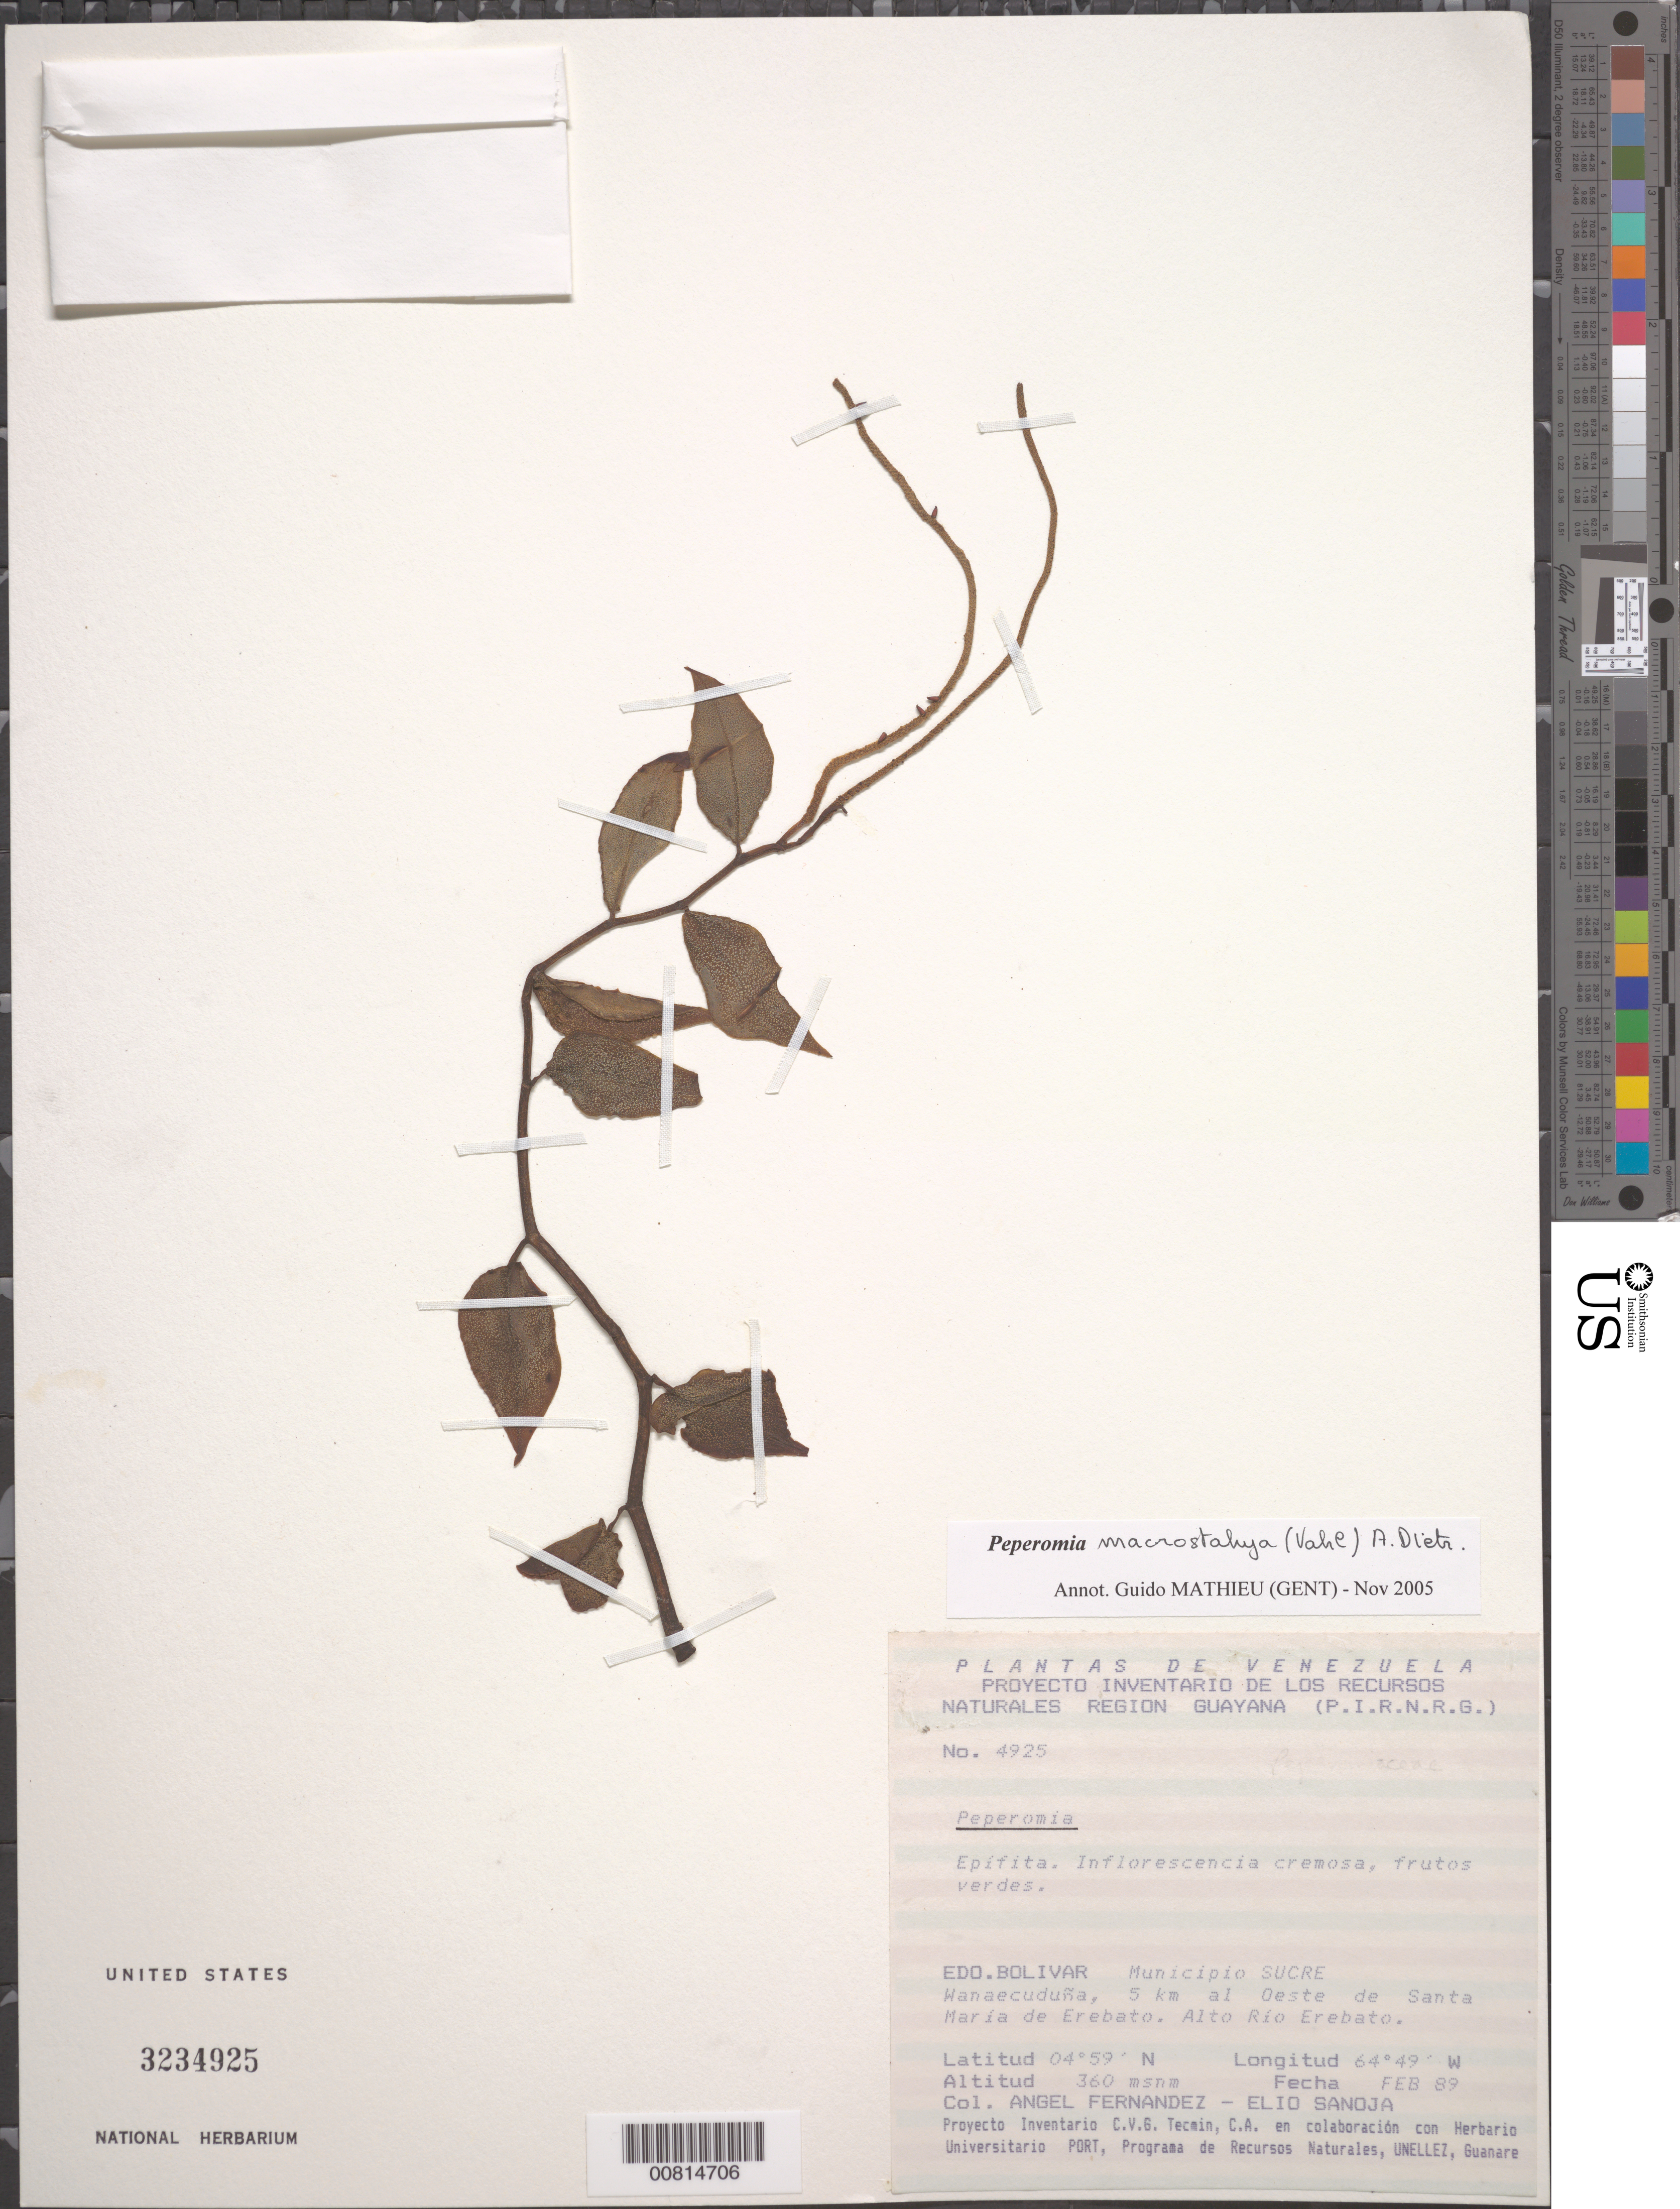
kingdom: Plantae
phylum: Tracheophyta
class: Magnoliopsida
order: Piperales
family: Piperaceae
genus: Peperomia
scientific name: Peperomia macrostachya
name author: (Vahl) A. Dietr.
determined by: Mathieu, Guido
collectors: A. Fernández & E. Sanoja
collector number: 4925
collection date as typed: Feb-89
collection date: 1989-02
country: Venezuela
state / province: Bolívar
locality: Mun. Sucre, Wanaecuduña, 5 km W of Santa María de Erebato, Alto Río Erebato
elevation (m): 360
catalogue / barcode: US 3234925